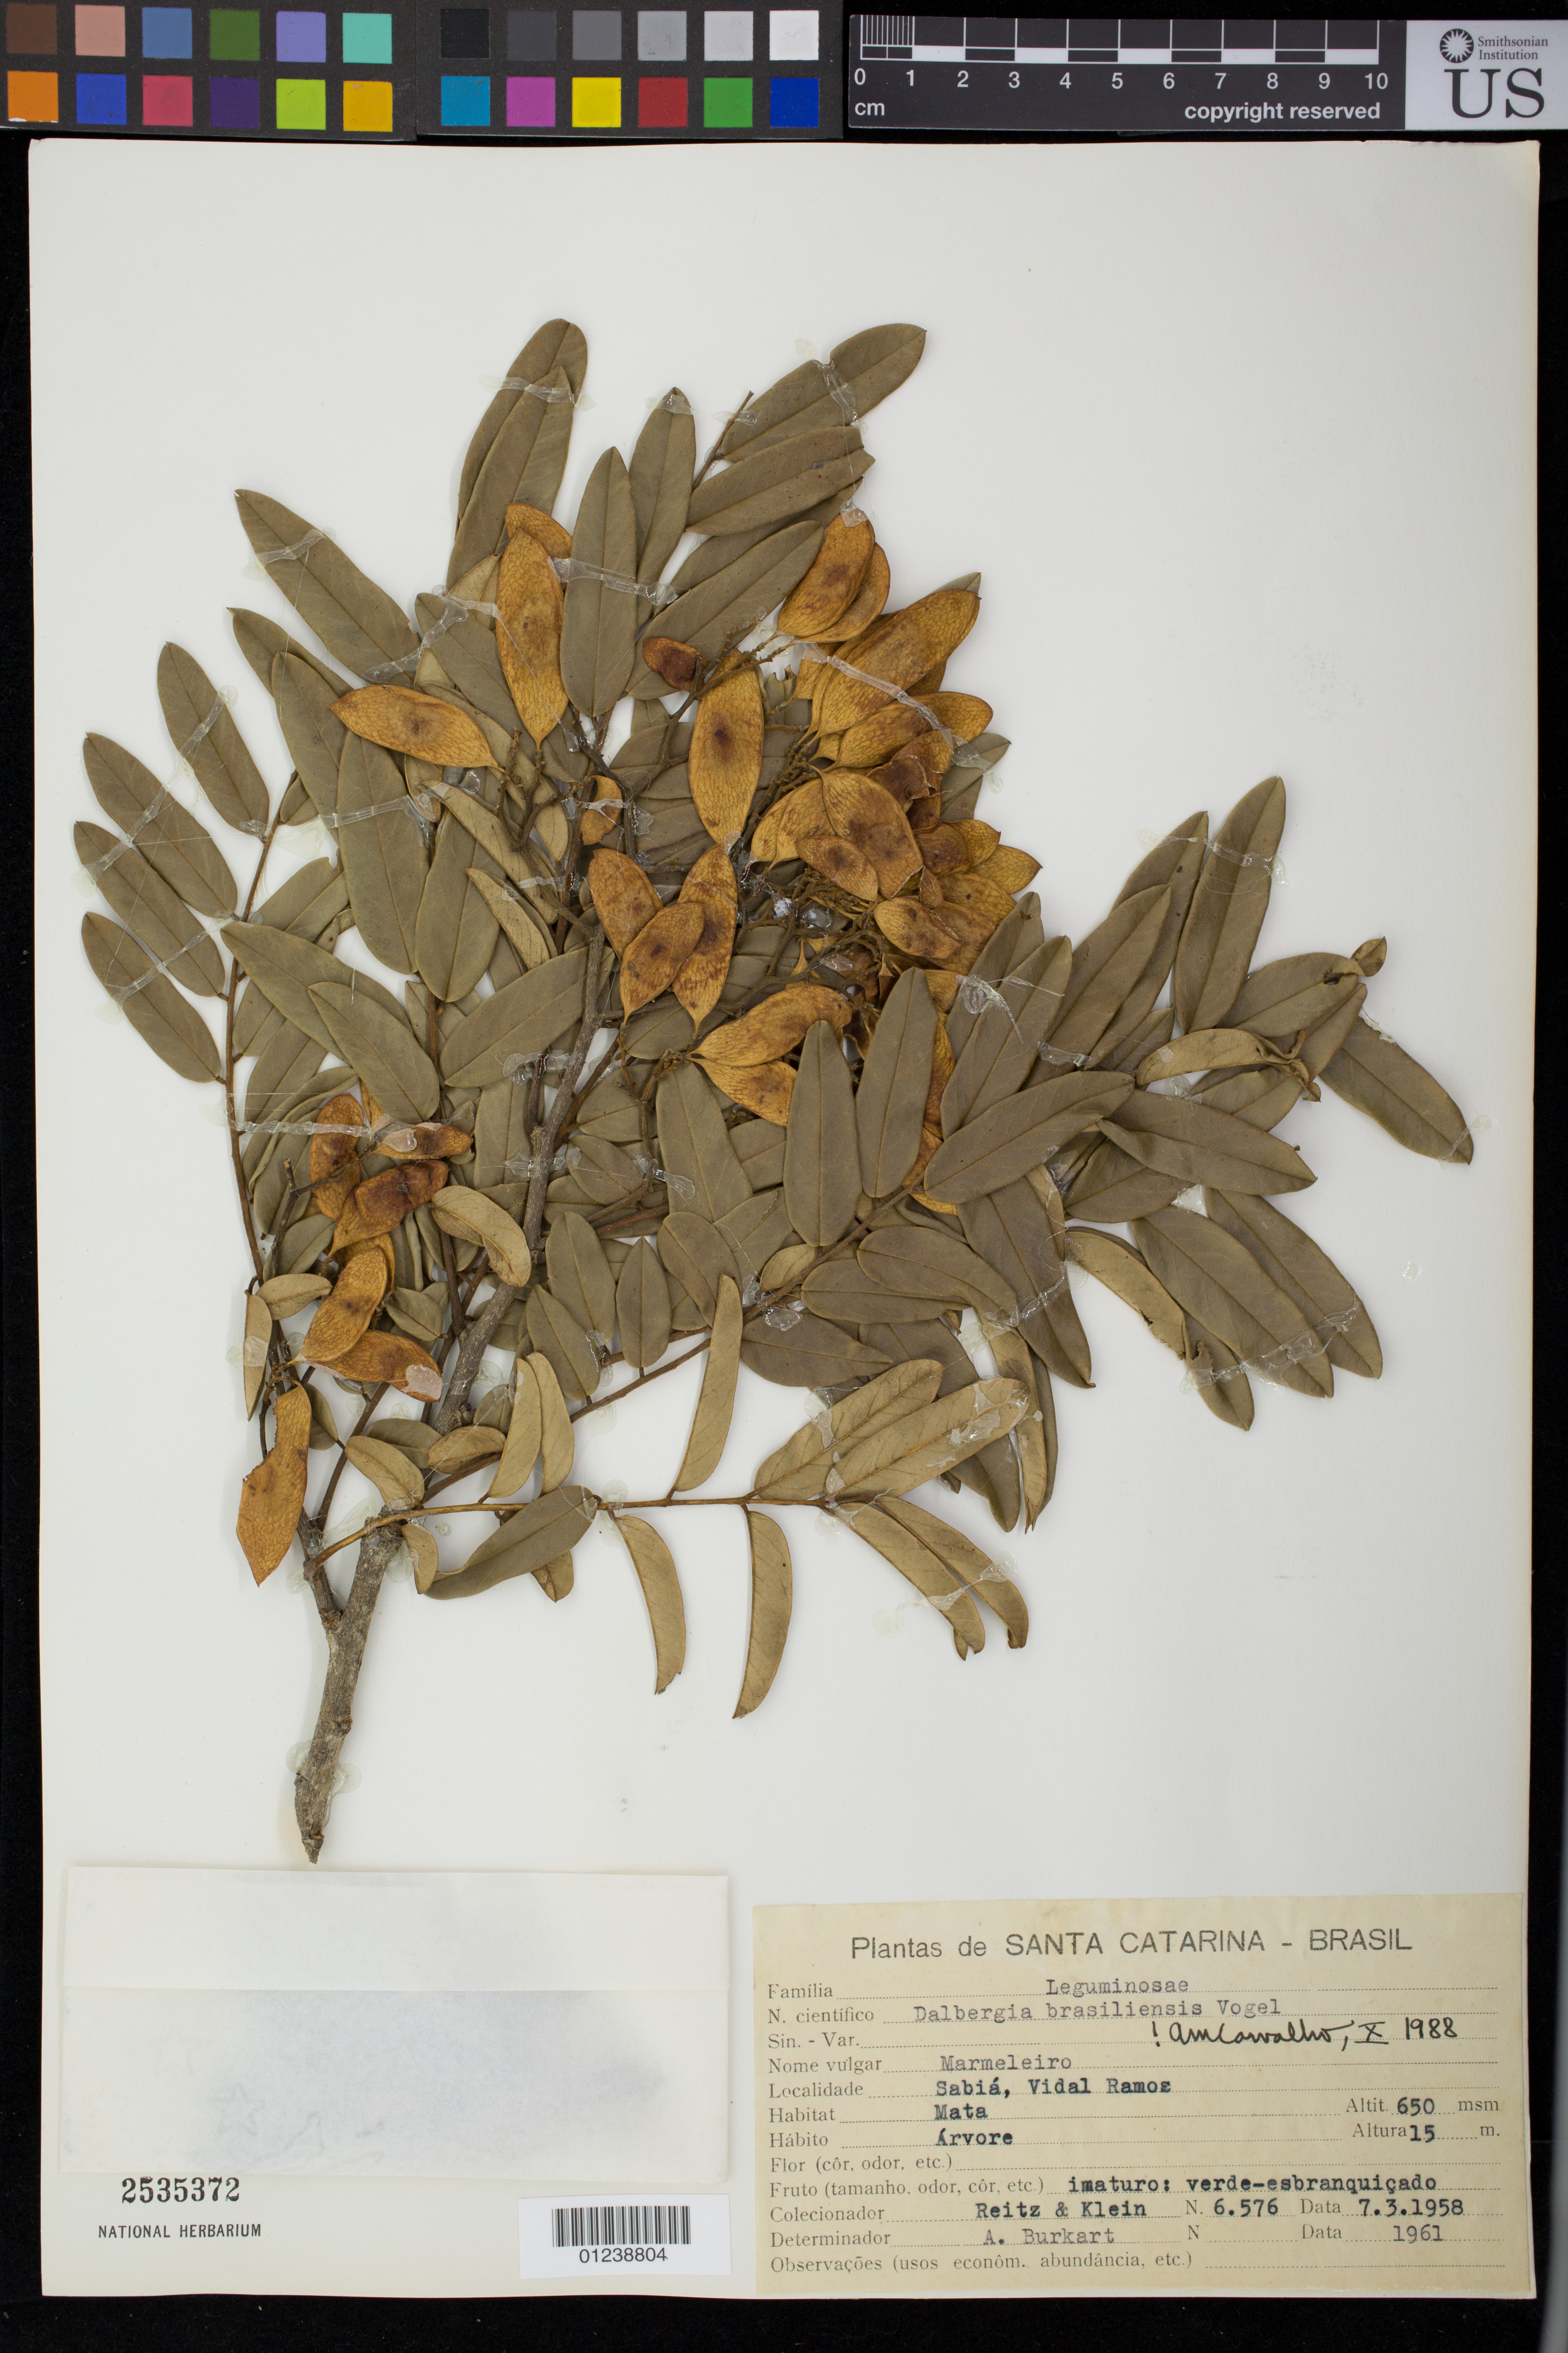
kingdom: Plantae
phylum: Tracheophyta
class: Magnoliopsida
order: Fabales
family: Fabaceae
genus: Dalbergia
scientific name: Dalbergia brasiliensis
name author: Vogel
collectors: -- Reitz & Klein, --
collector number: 6576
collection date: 1958-07-03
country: Brazil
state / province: Santa Catarina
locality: Sabia, Vidal Ramos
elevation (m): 650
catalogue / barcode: US 2535372